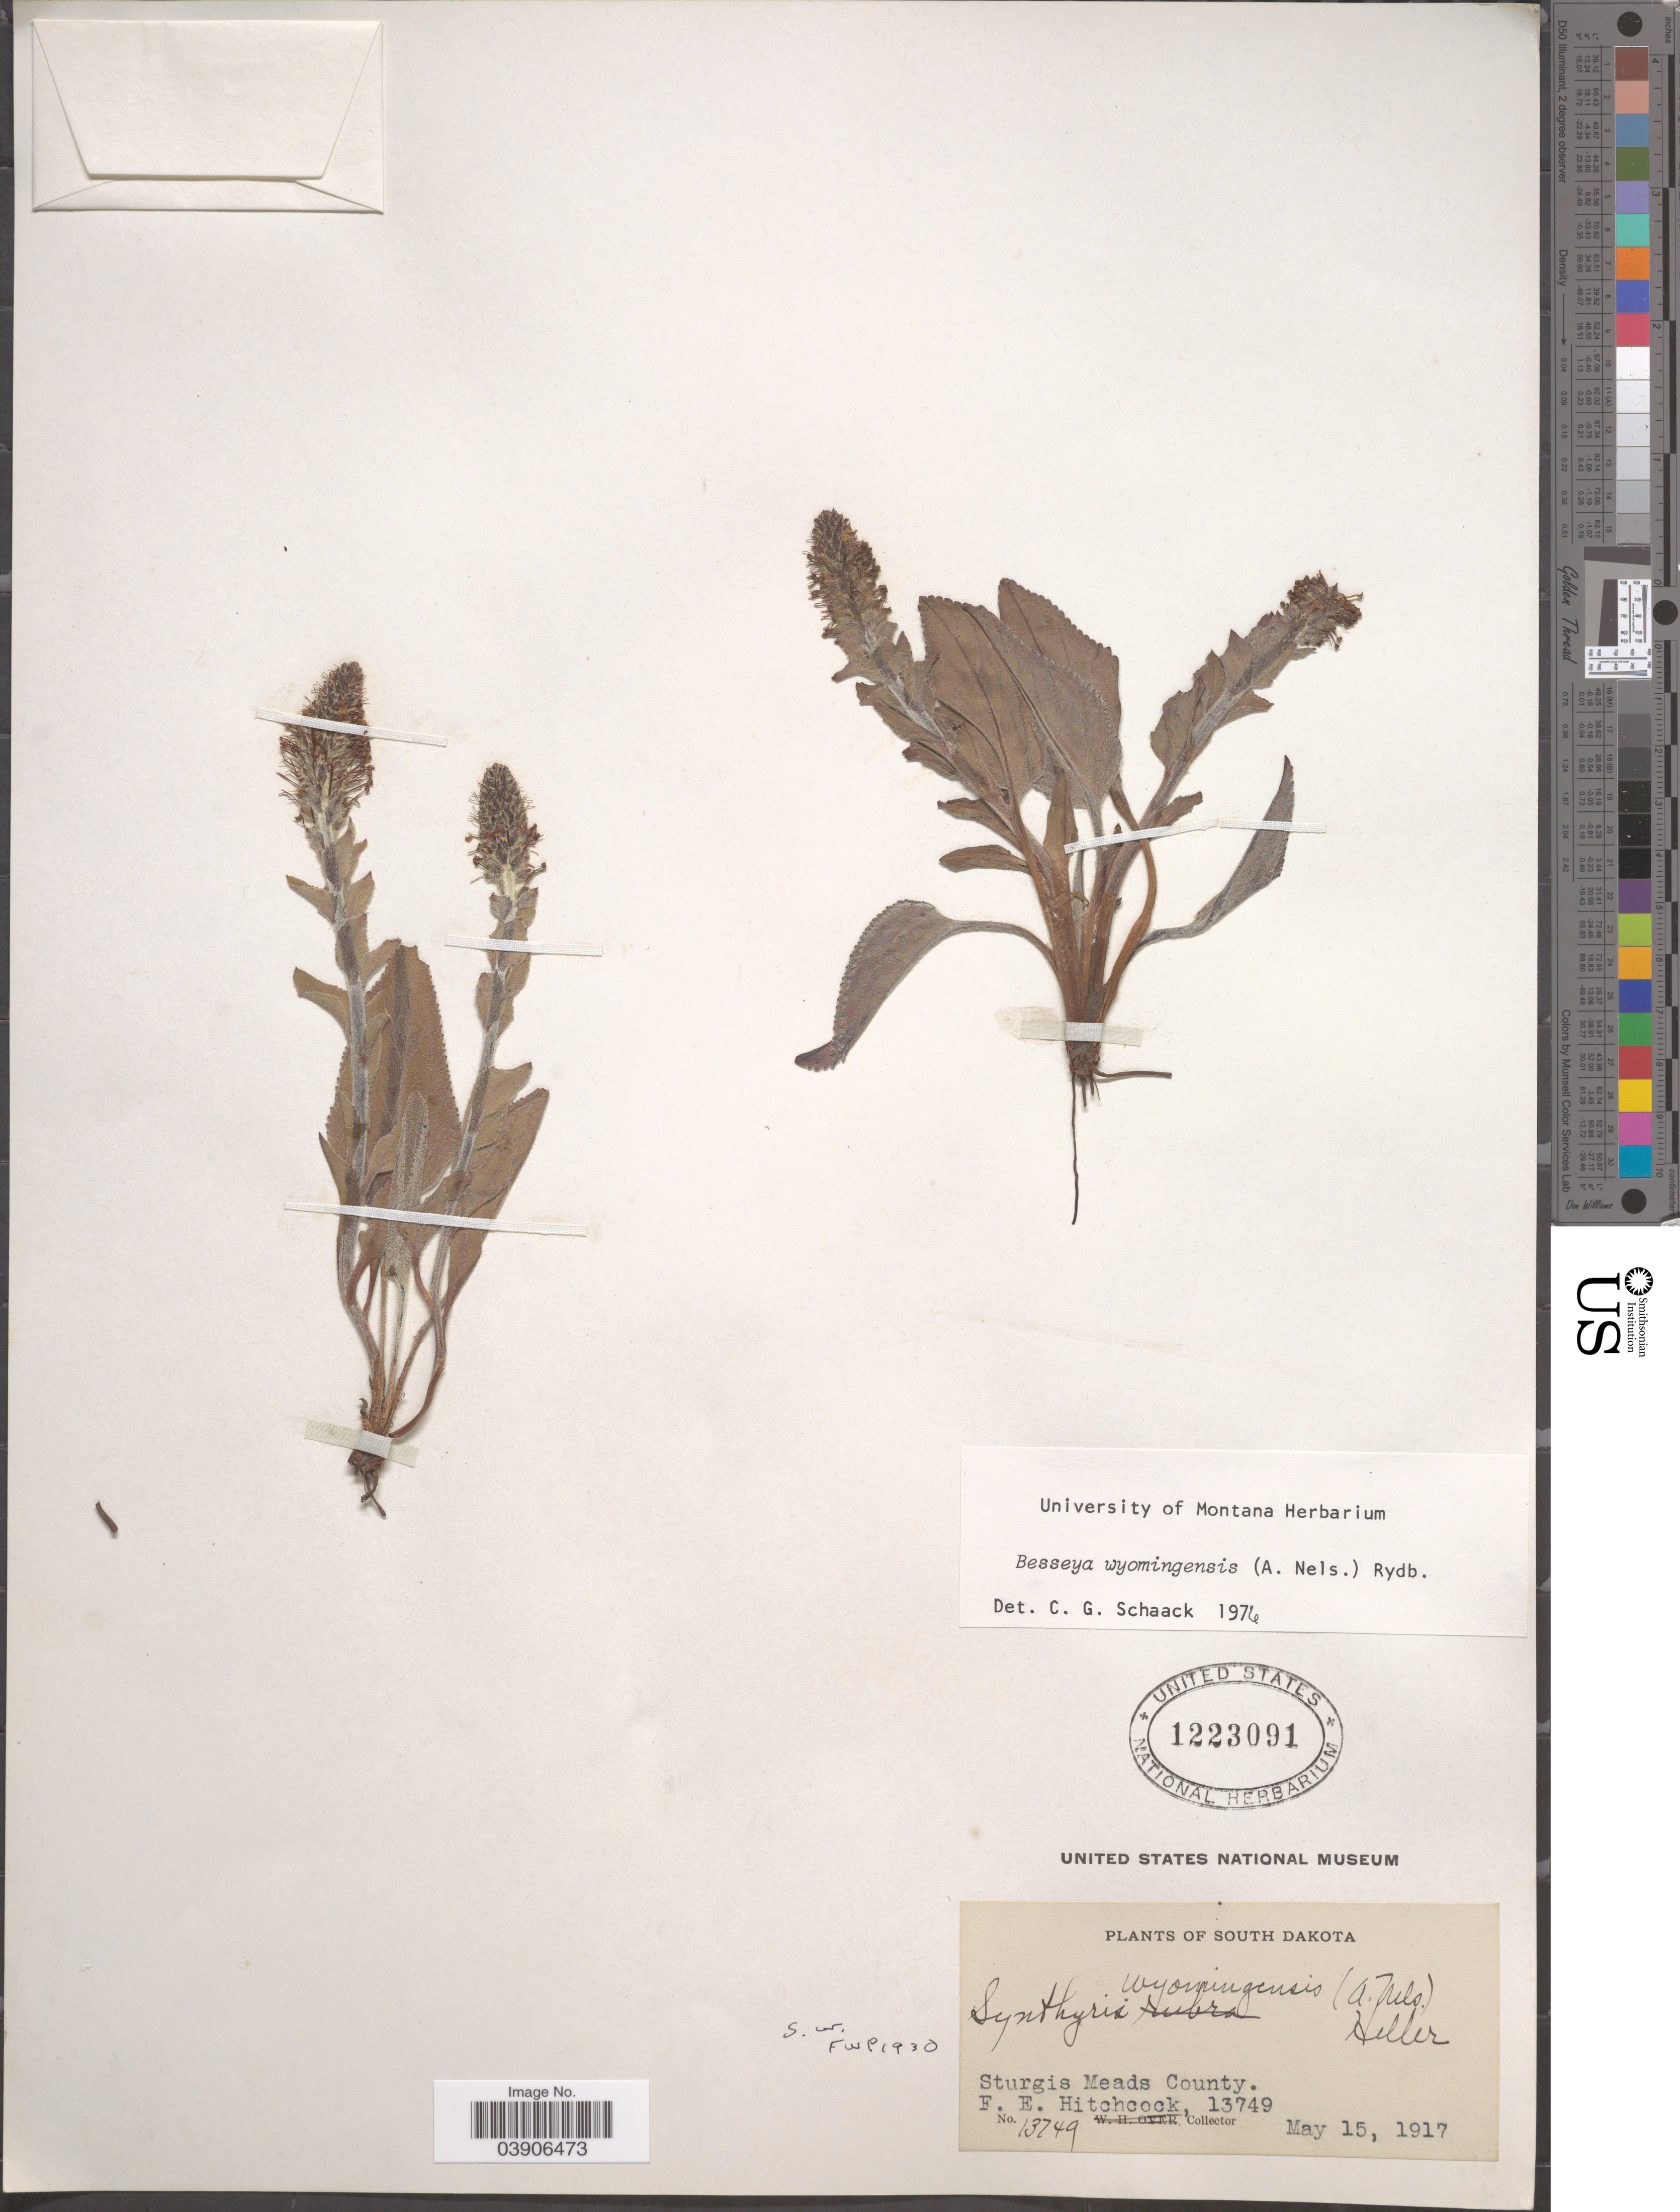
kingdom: Plantae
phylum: Tracheophyta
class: Magnoliopsida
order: Lamiales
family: Plantaginaceae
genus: Synthyris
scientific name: Synthyris wyomingensis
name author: A. Heller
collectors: F. Hitchcock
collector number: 13749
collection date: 1917-05-15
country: United States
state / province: South Dakota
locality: Sturgis Meads County.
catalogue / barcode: US 1223091